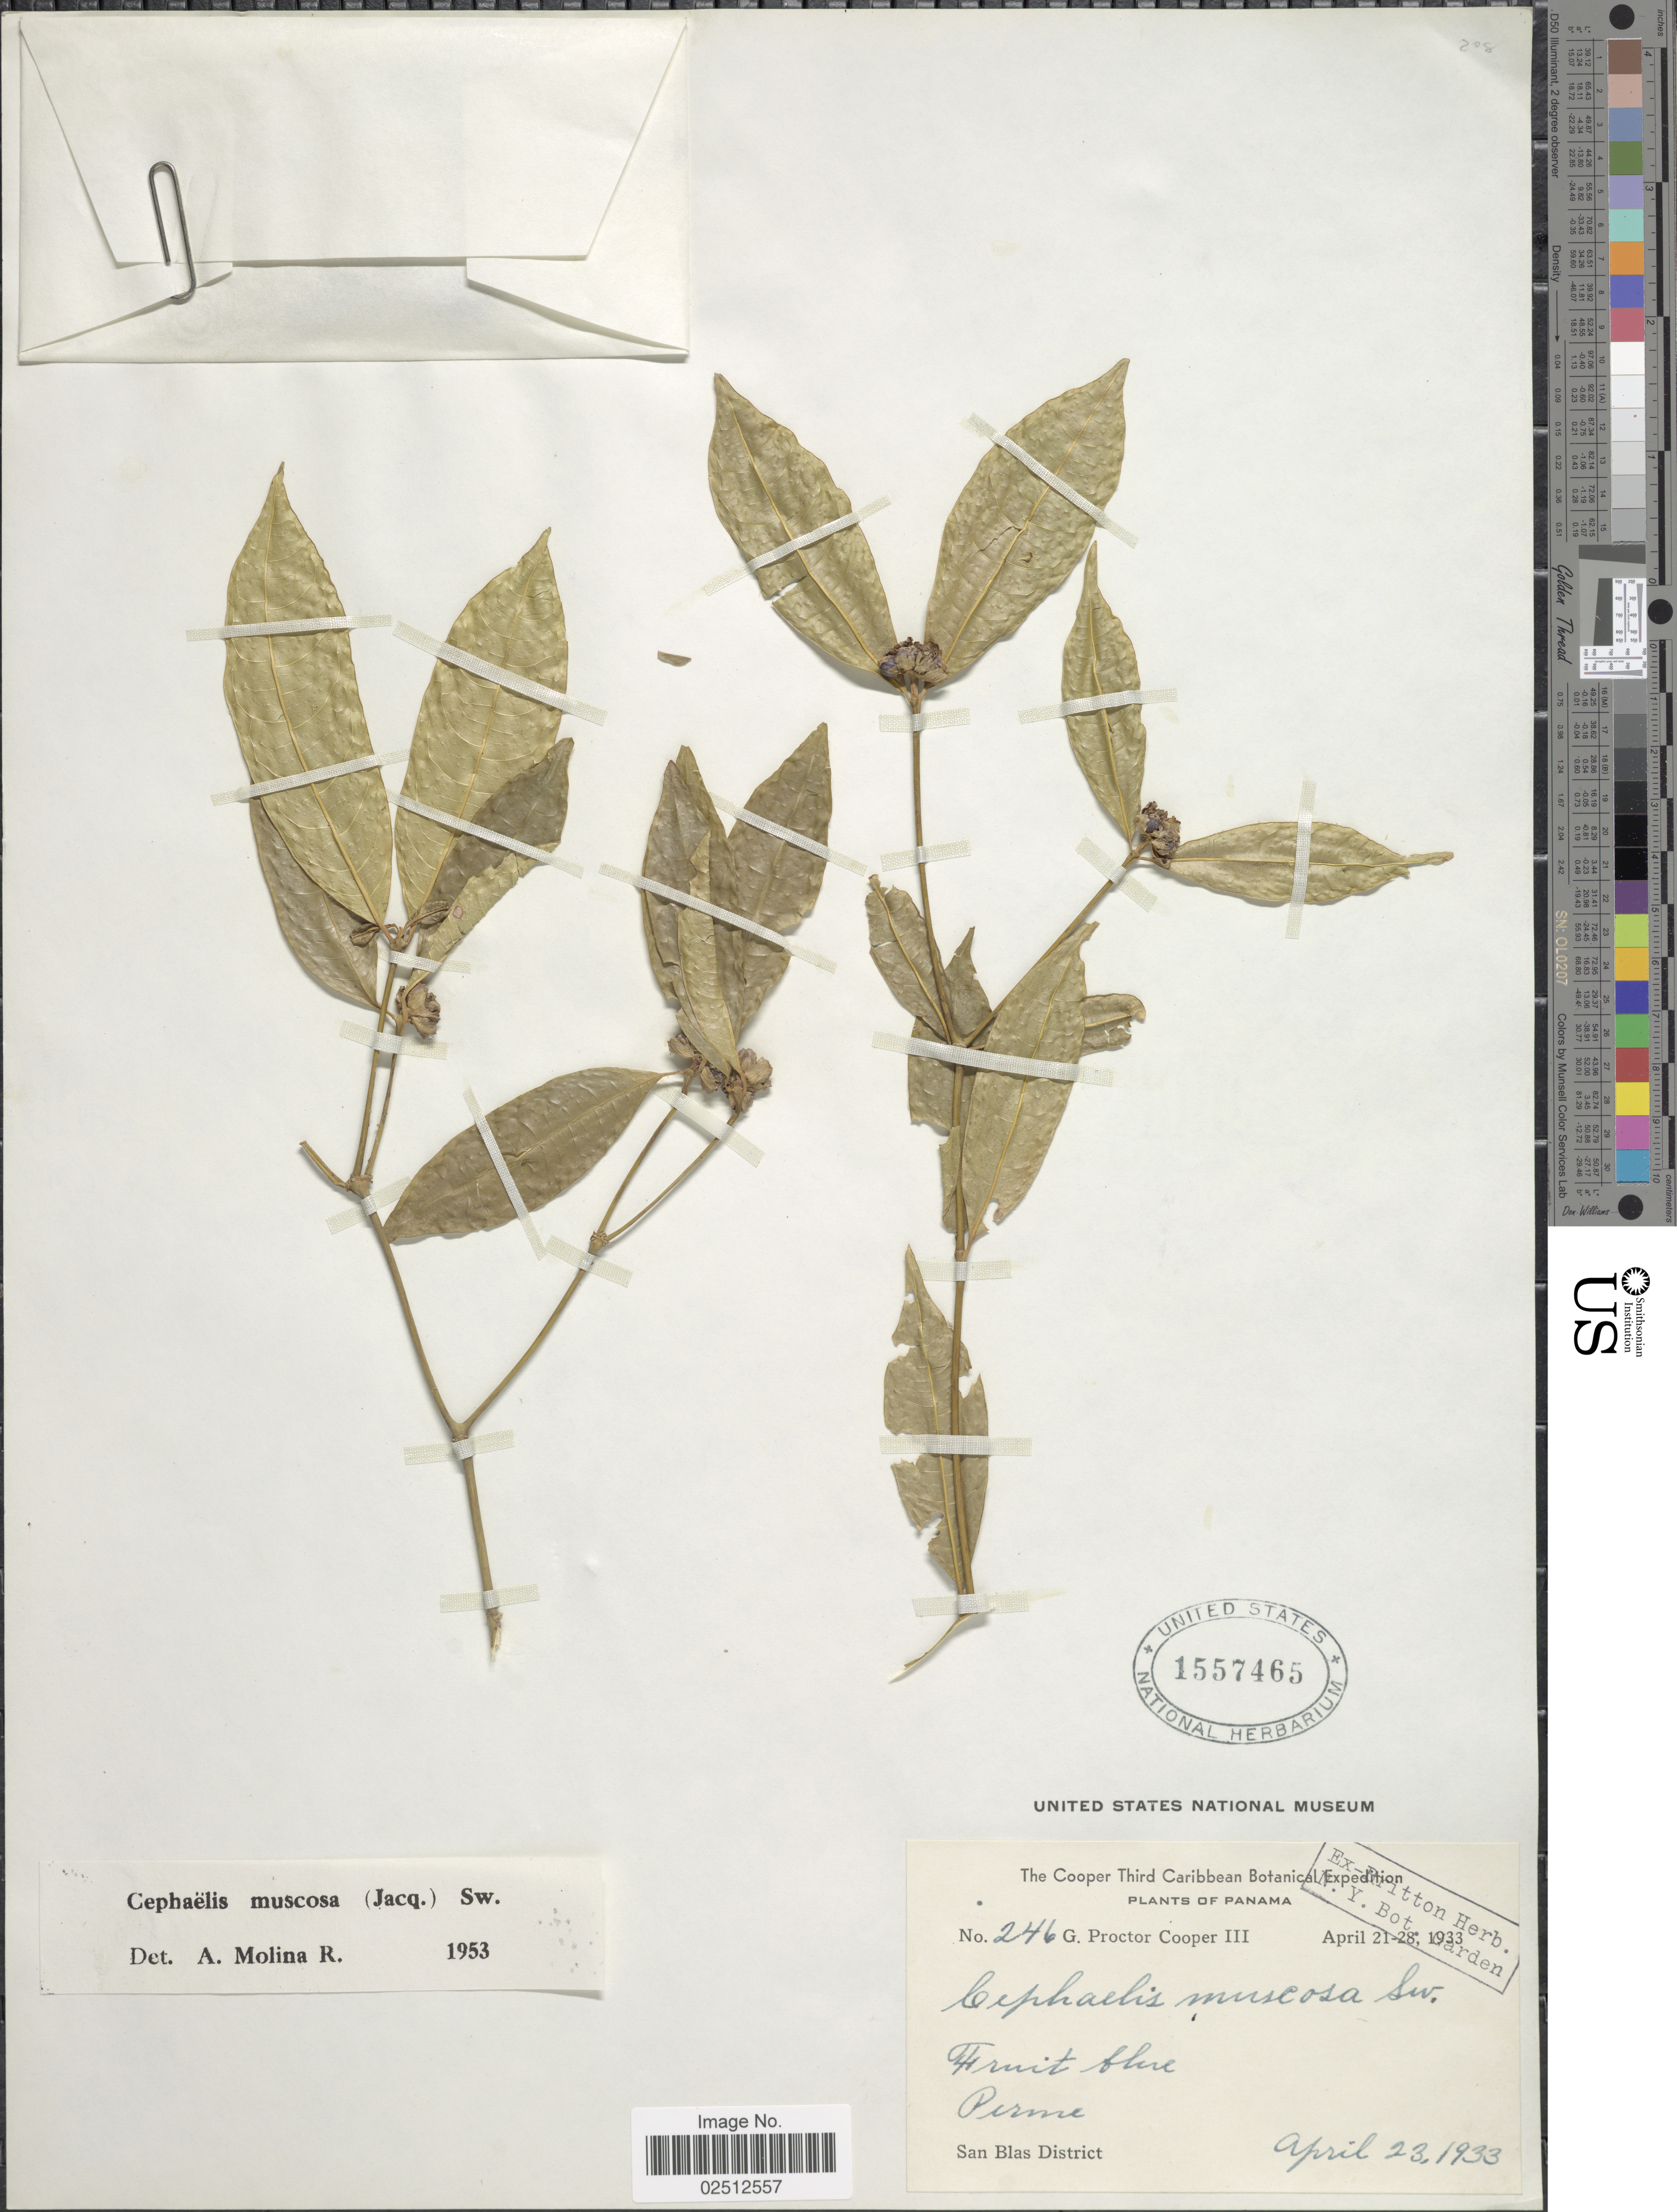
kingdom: Plantae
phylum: Tracheophyta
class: Magnoliopsida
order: Gentianales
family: Rubiaceae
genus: Psychotria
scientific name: Psychotria muscosa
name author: (Jacq.) Steyerm.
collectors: G. Cooper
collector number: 246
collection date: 1933-04-23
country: Panama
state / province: Kuna Yala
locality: San Blas District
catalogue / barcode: US 1557465